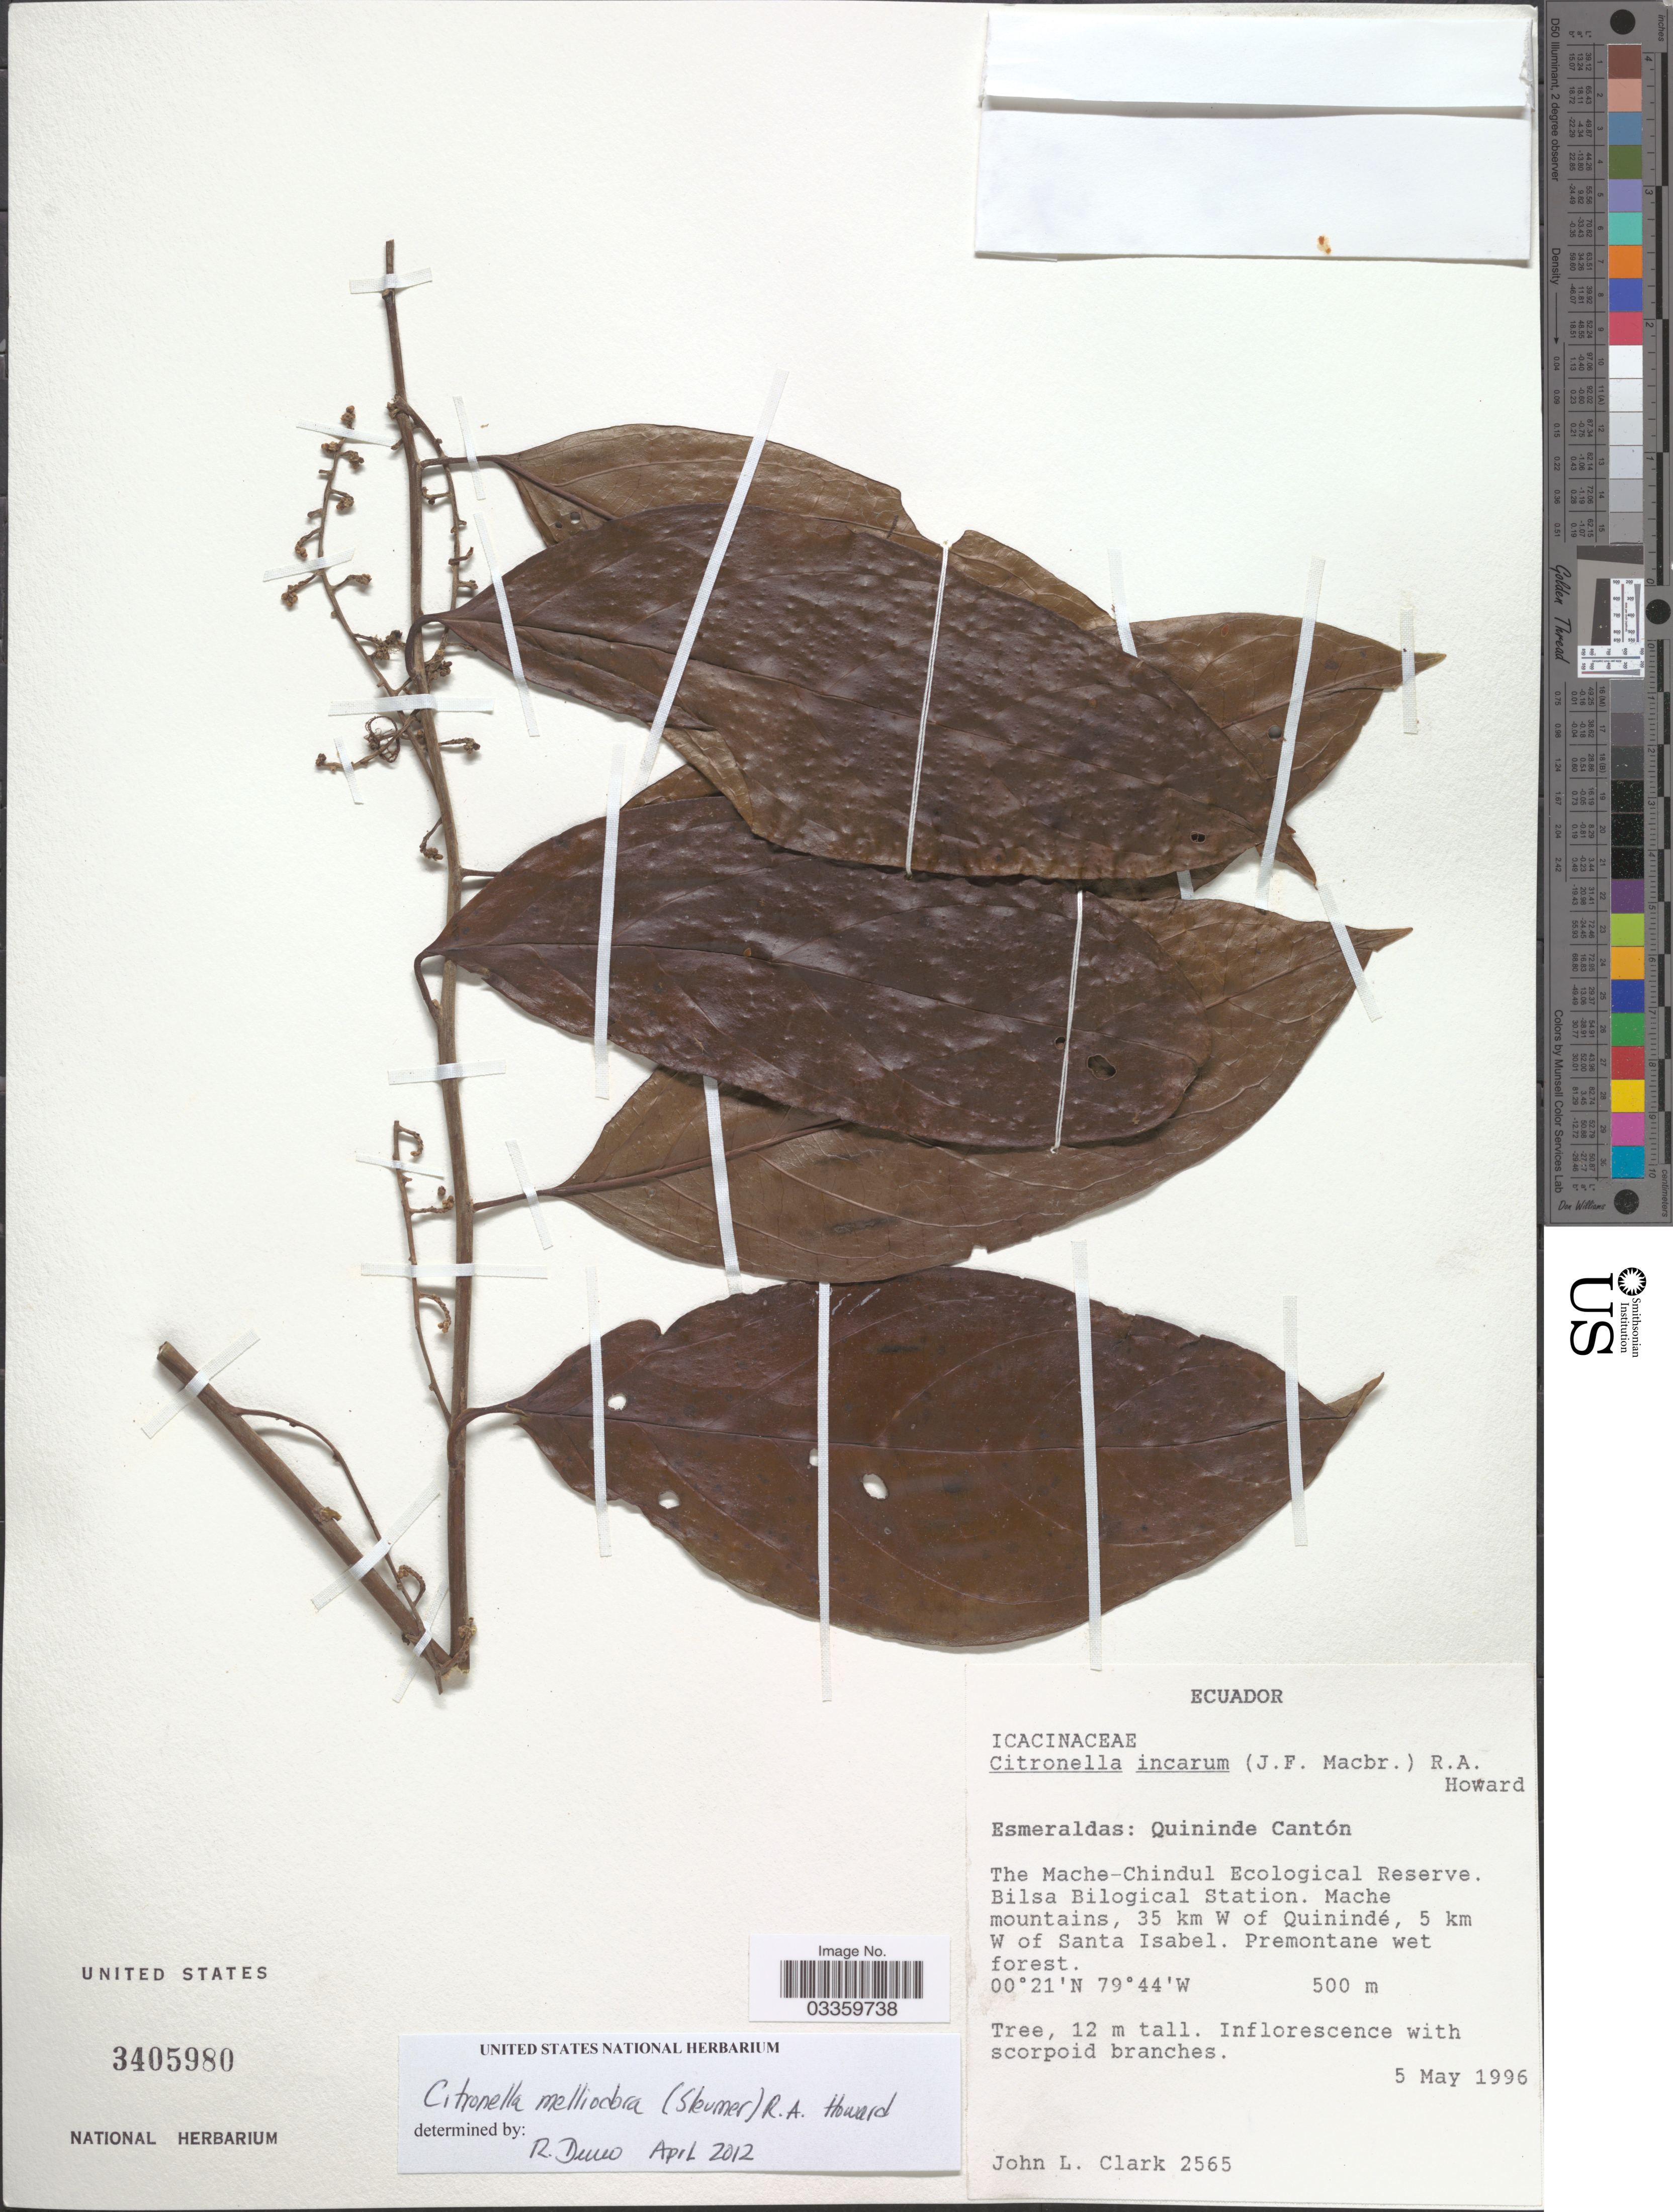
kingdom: Plantae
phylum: Tracheophyta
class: Magnoliopsida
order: Cardiopteridales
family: Cardiopteridaceae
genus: Citronella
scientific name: Citronella melliodora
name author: (Sleumer) R.A. Howard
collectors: J. L. Clark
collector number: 2565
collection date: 1996-05-05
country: Ecuador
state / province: Esmeraldas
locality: Quininde Cantón, The Mache-Chindul Ecological Reserve. Bilsa Biological Station. Mache mountains, 35 km W of Quinindé, 5 km W of Santa Isabel.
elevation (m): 500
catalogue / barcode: US 3405980